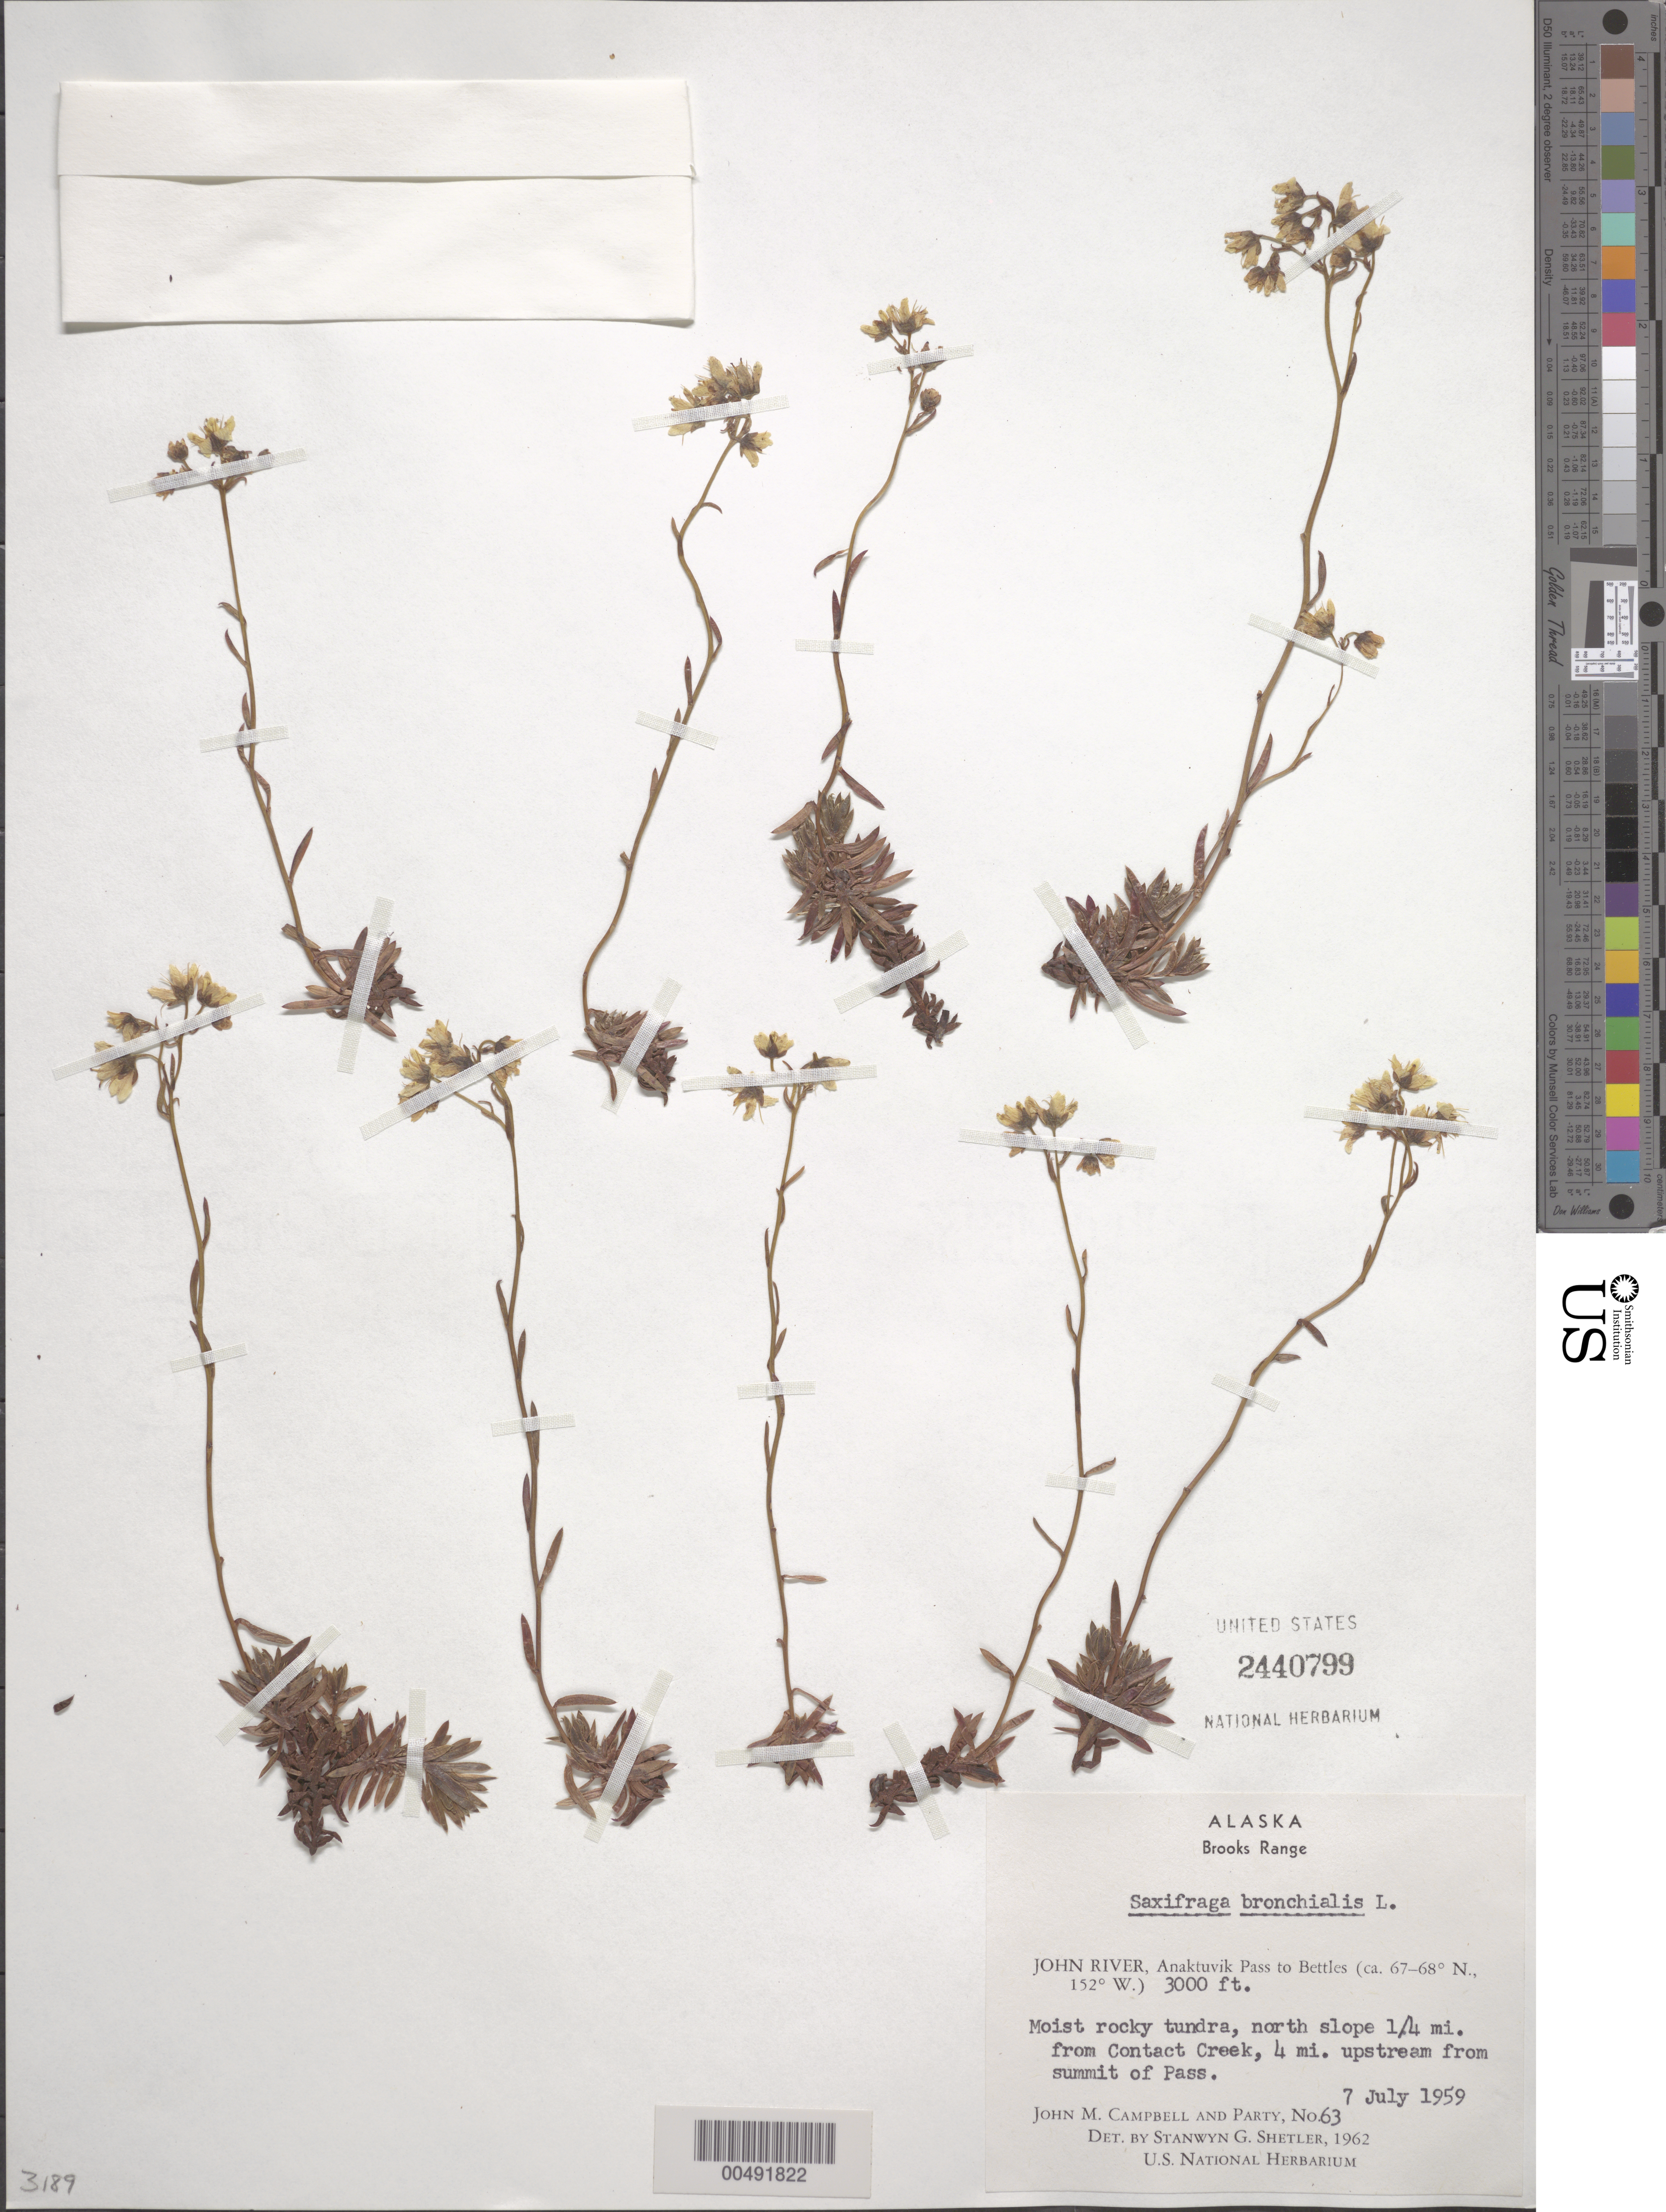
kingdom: Plantae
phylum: Tracheophyta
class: Magnoliopsida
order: Saxifragales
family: Saxifragaceae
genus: Saxifraga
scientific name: Saxifraga bronchialis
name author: L.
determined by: Shetler, Stanwyn G., (US), NMNH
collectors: J. M. Campbell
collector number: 63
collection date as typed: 07 Jul 1959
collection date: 1959-07-07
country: United States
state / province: Alaska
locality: Brooks Range, John River, 4 mi. upstream from summit of Anaktuvuk Pass, .25 mi. from Contact Creek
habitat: moist rocky tundra, north slope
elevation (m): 914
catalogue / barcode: US 2440799